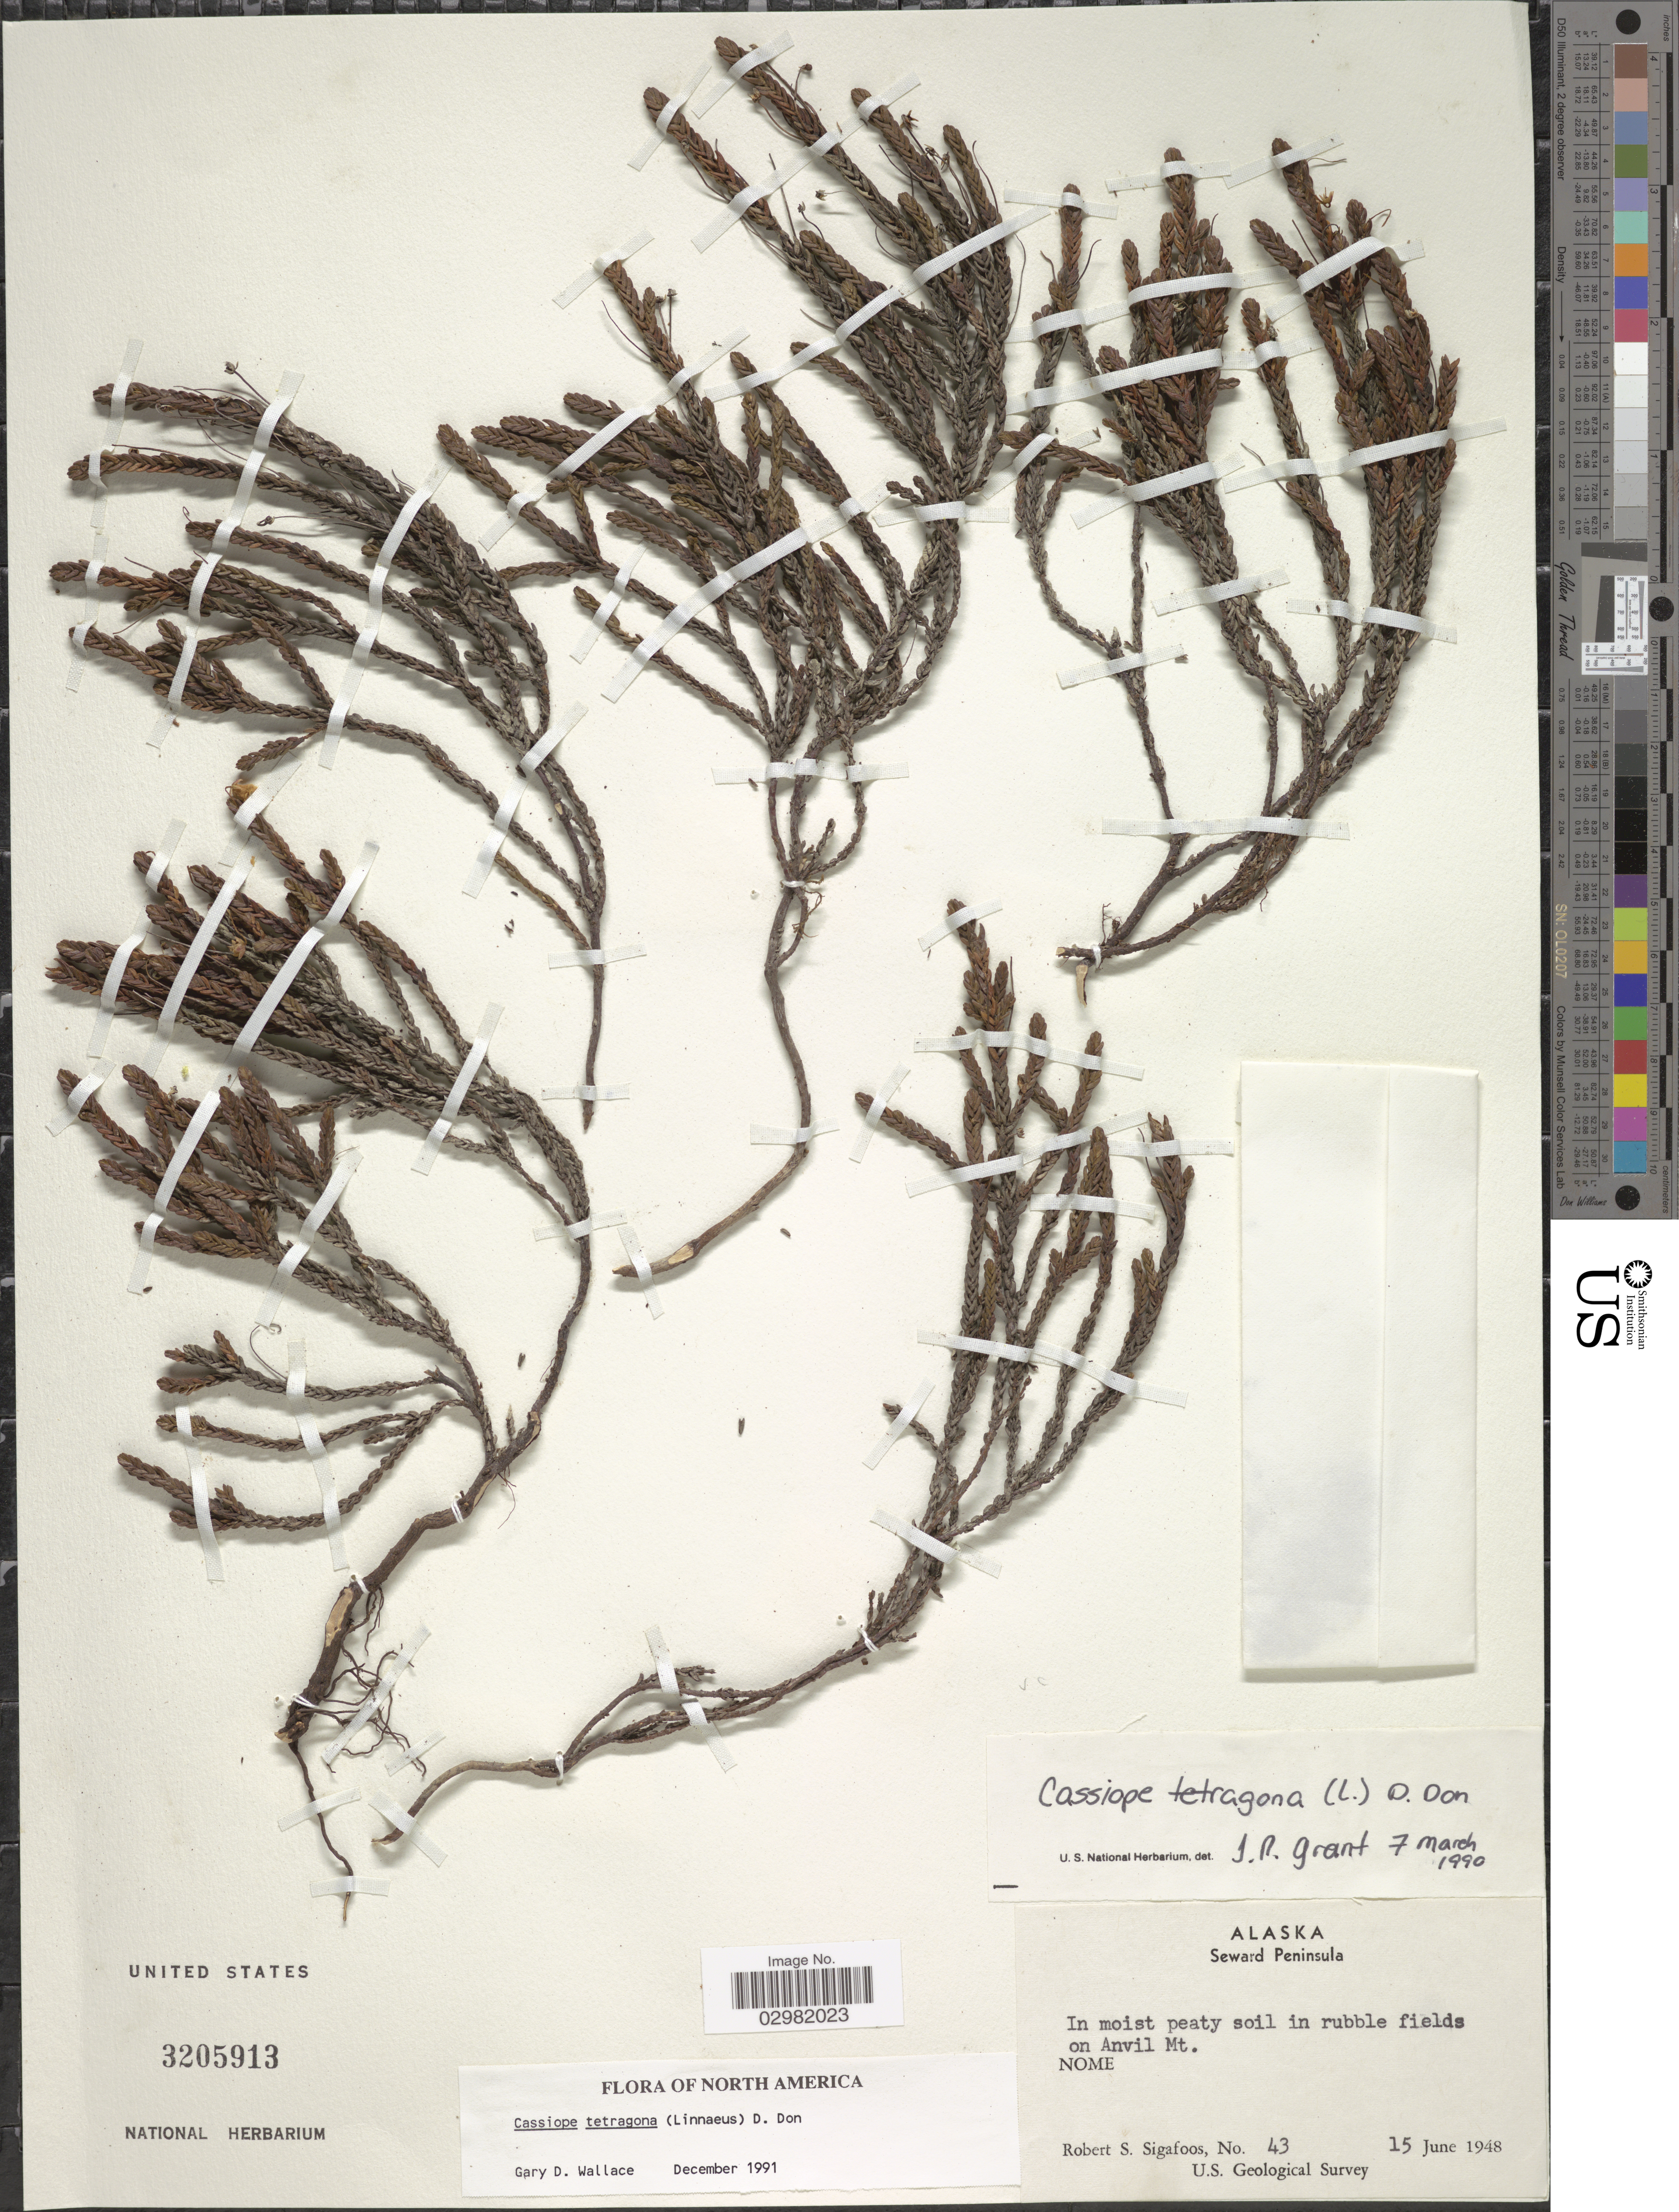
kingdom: Plantae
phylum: Tracheophyta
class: Magnoliopsida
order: Ericales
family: Ericaceae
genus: Cassiope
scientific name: Cassiope tetragona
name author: (L.) D. Don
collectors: R. Sigafoos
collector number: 43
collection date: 1948-06-15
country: United States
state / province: Alaska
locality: Seward Peninsula, In moist peaty soil in rubble fields on Anvil Mt., Nome.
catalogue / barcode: US 3205913